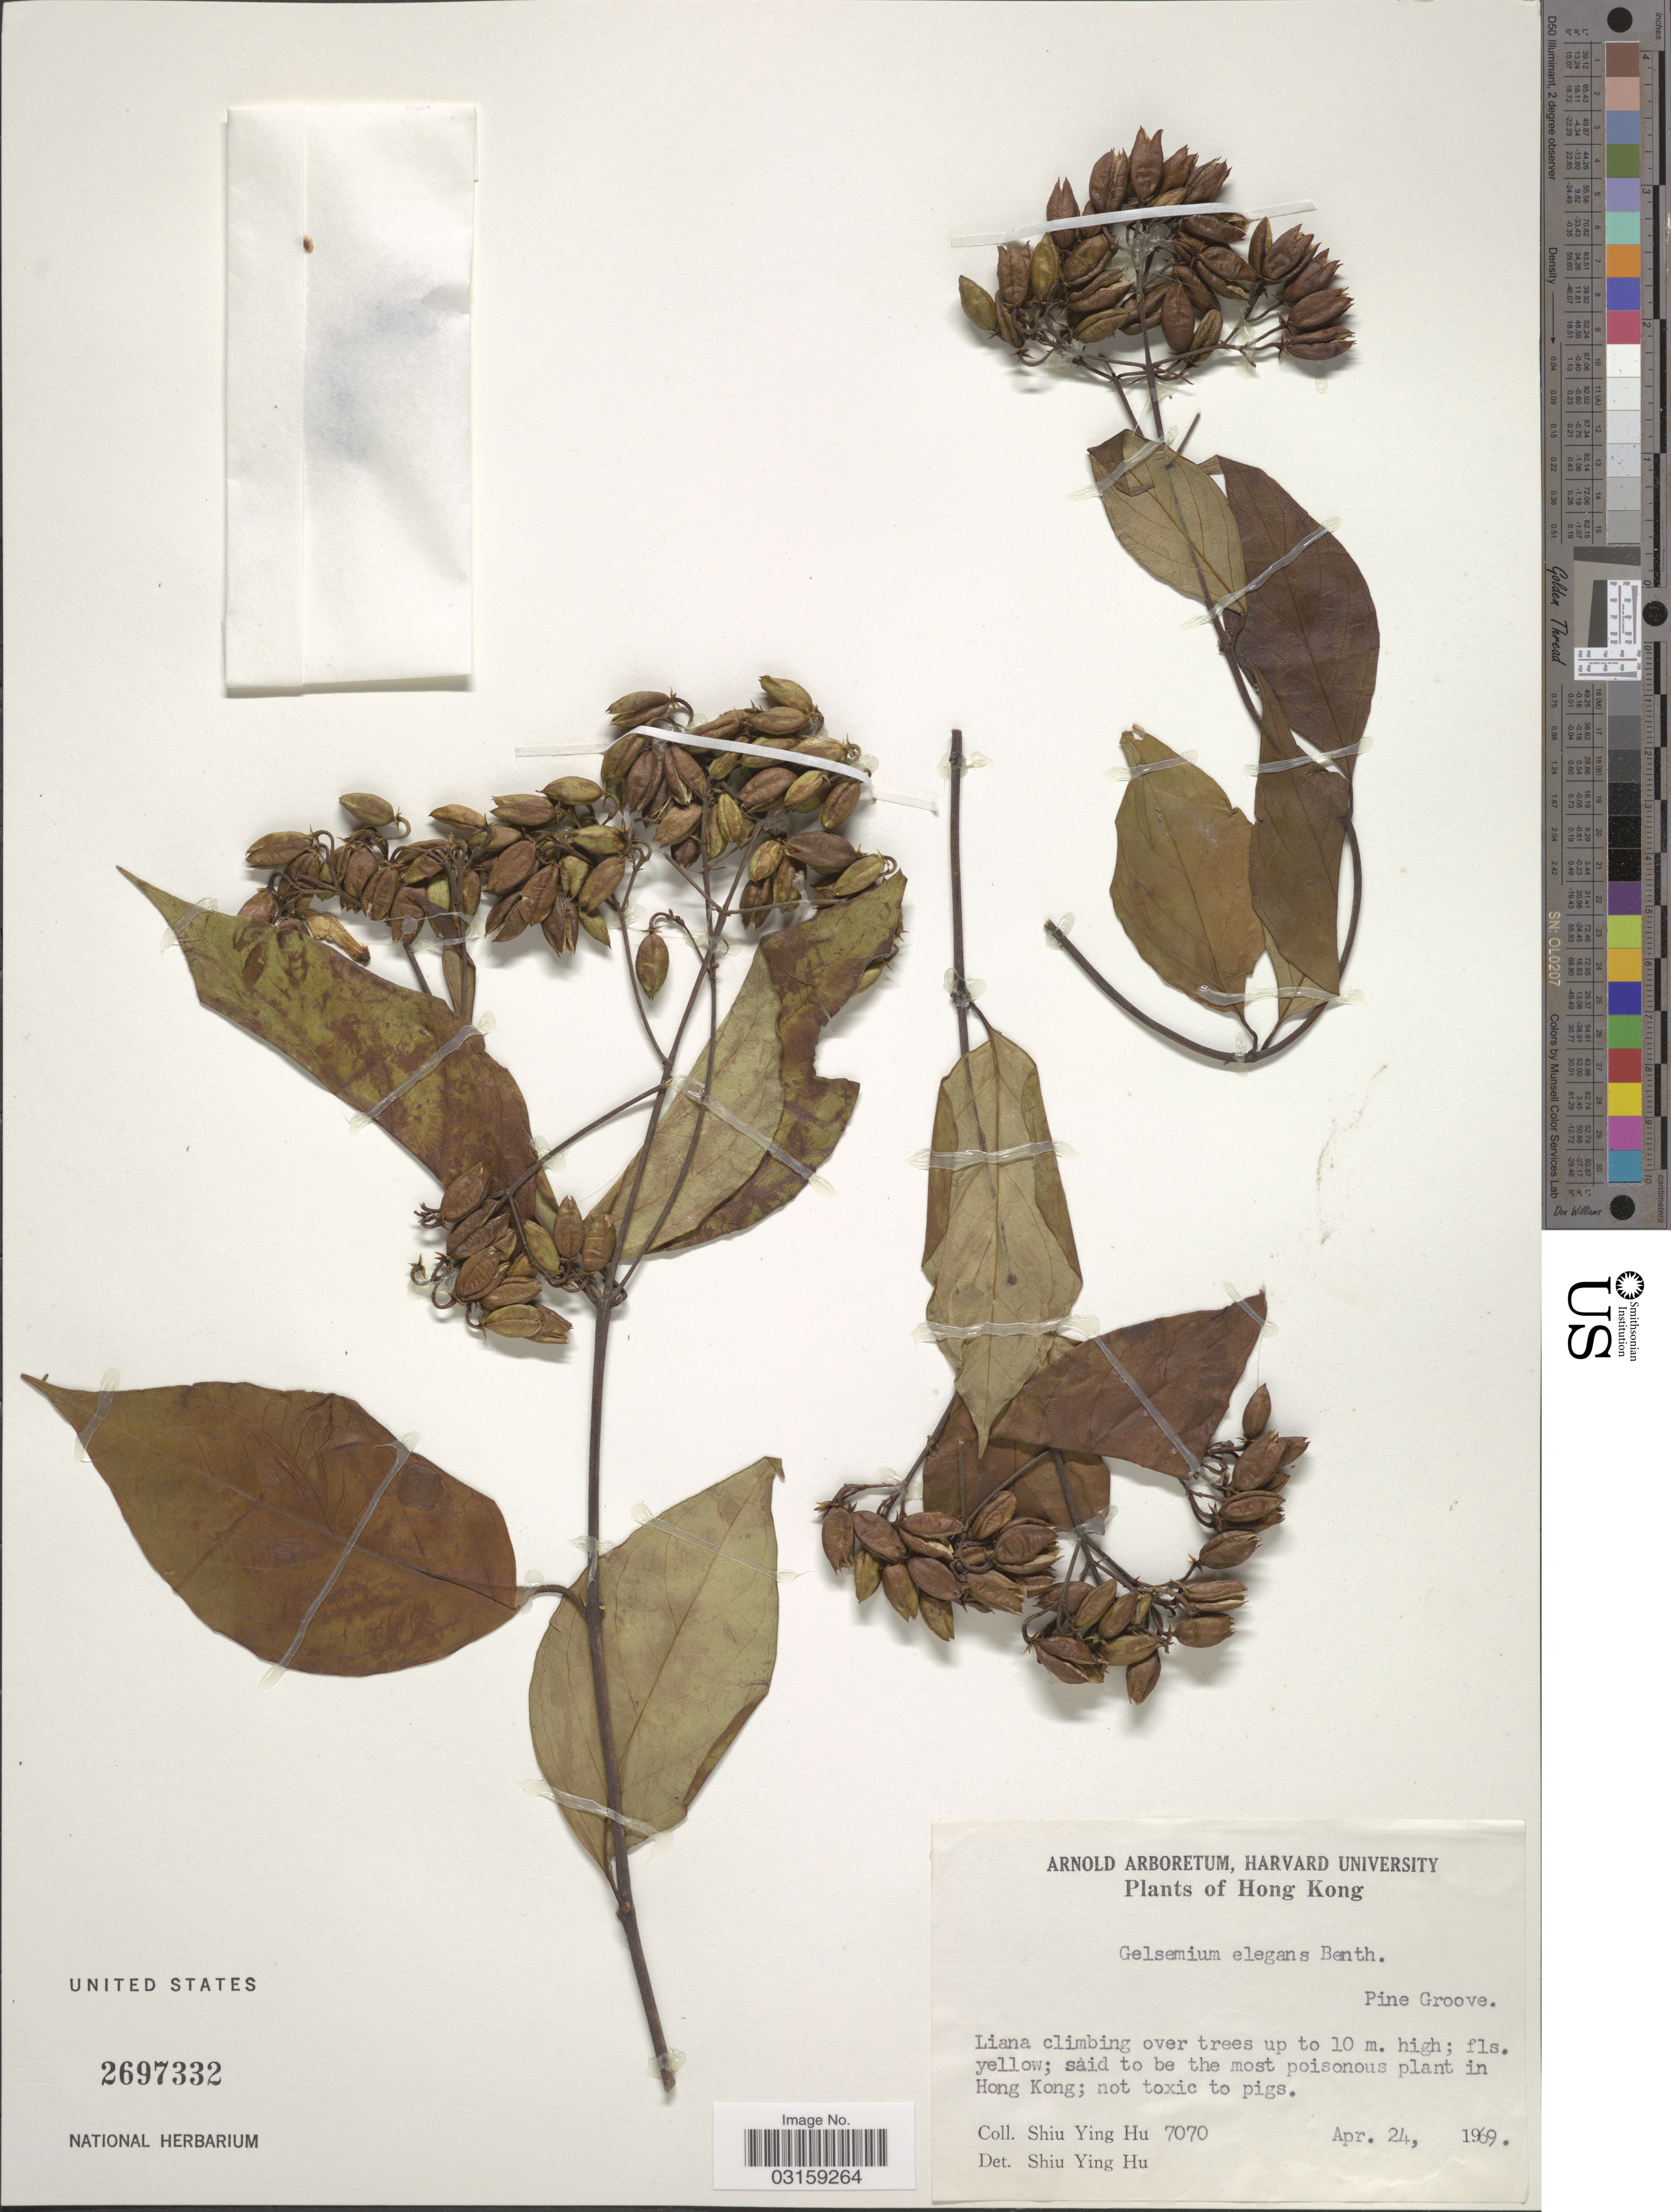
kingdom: Plantae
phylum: Tracheophyta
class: Magnoliopsida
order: Gentianales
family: Gelsemiaceae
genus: Gelsemium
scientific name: Gelsemium elegans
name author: (Gardner & Chapm.) Benth.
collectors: S. Y. Hu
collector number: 7070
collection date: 1969-04-24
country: China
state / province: Hong Kong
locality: Pine Groove.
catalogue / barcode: US 2697332